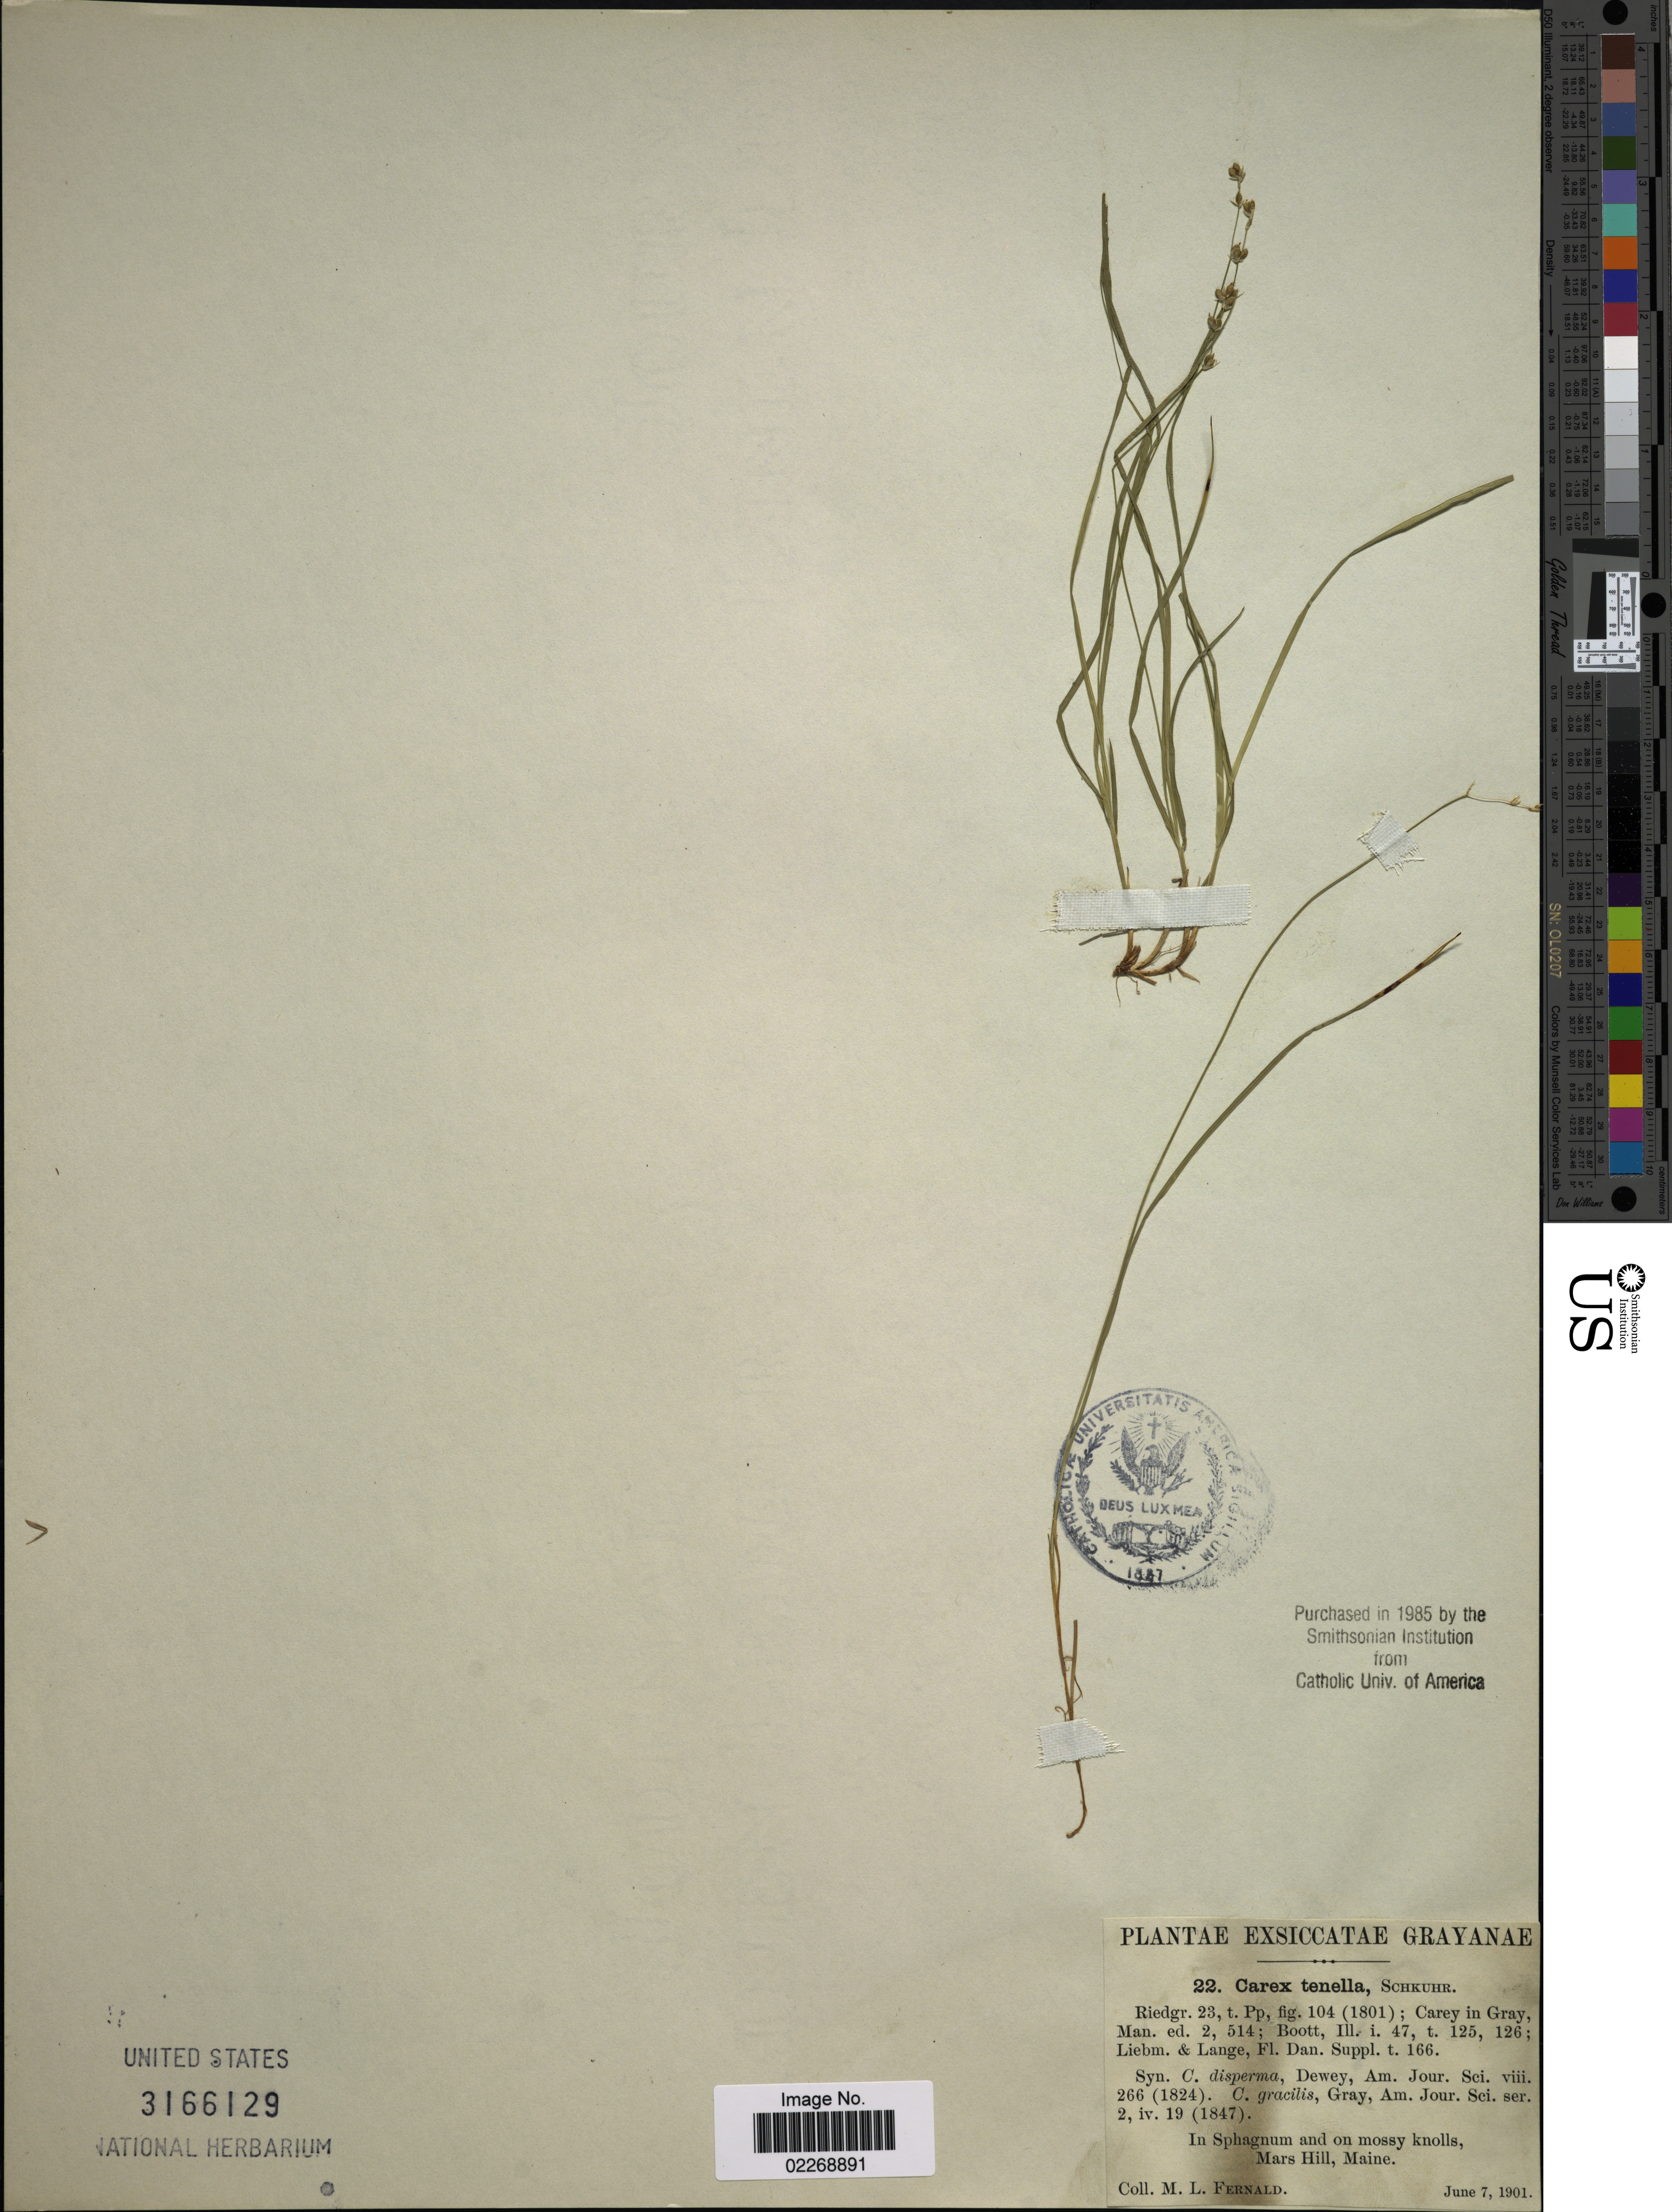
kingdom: Plantae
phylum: Tracheophyta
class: Liliopsida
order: Poales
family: Cyperaceae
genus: Carex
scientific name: Carex disperma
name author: Dewey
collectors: M. L. Fernald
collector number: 22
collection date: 1901-06-07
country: United States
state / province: Maine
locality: In Sphagnum and on mossy knolls, Mars Hill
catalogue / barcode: US 3166129